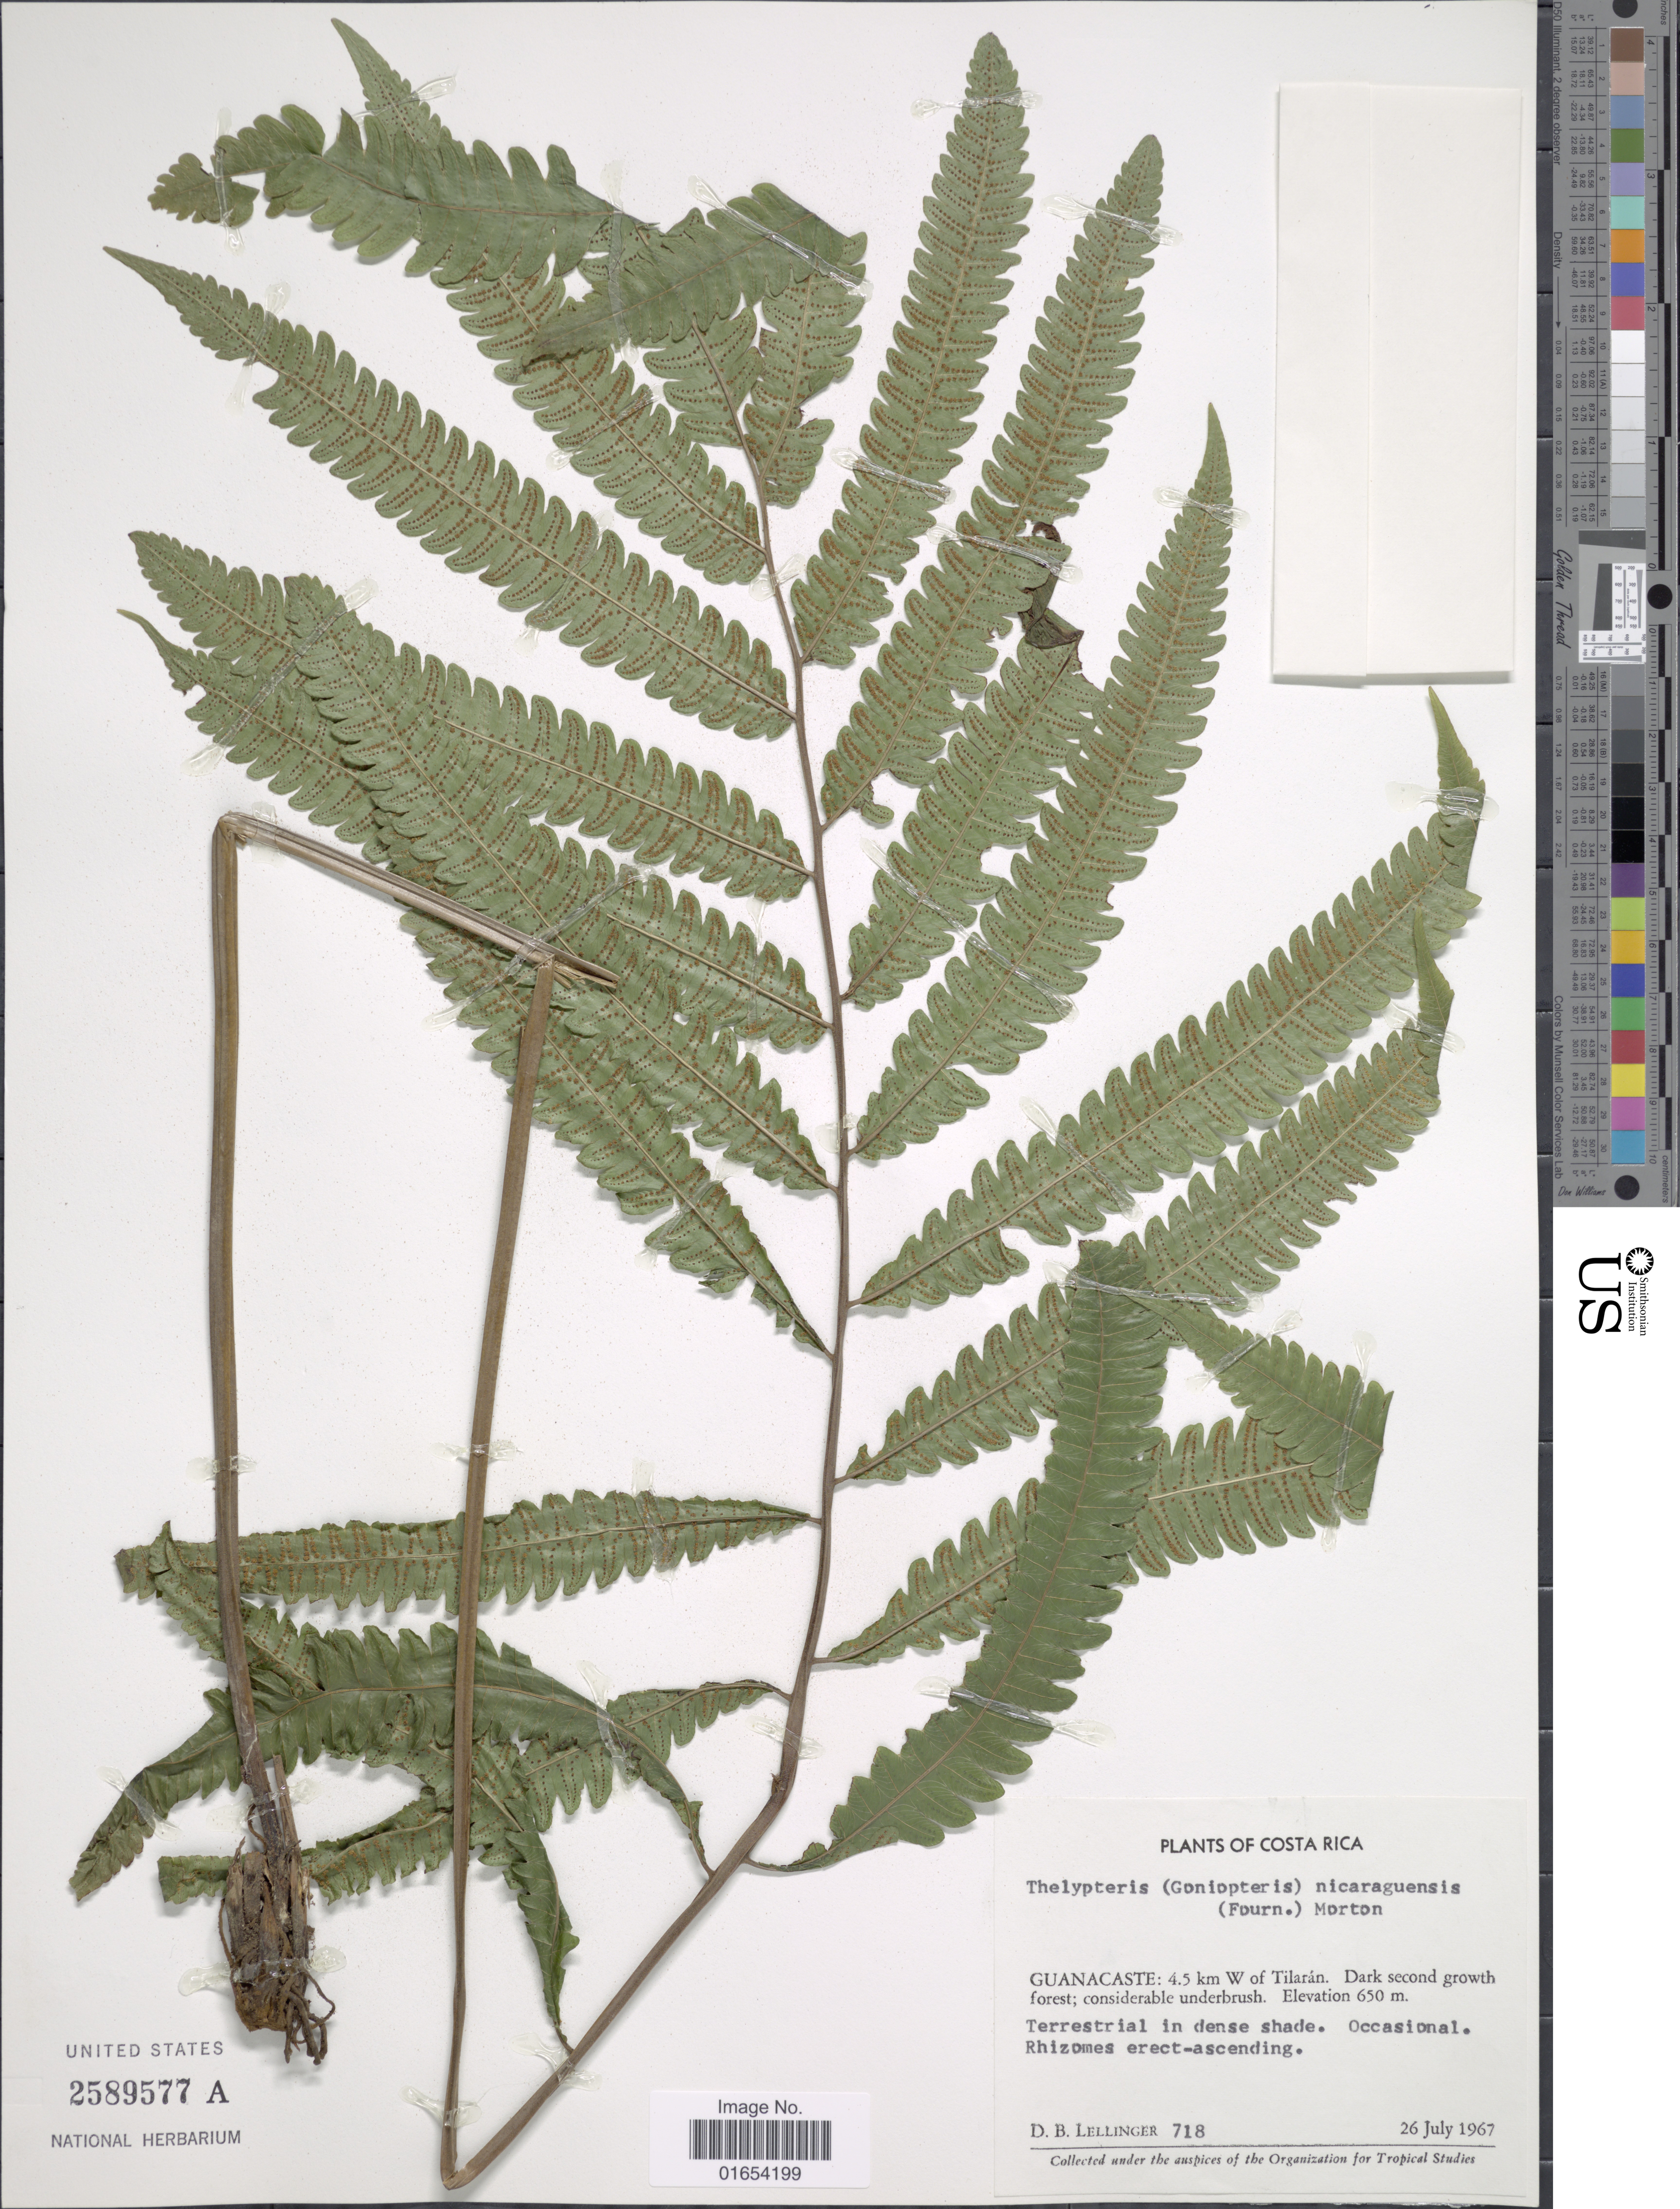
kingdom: Plantae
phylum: Tracheophyta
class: Polypodiopsida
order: Polypodiales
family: Thelypteridaceae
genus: Goniopteris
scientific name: Goniopteris nicaraguensis (C. Chr.) comb. nov., ined 2015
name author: (C. Chr.)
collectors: D. B. Lellinger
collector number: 718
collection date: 1967-07-26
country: Costa Rica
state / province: Guanacaste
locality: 4.5km W of Tilaran. Dark second growth forest; considerable underbrush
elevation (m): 650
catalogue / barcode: US 2589577A